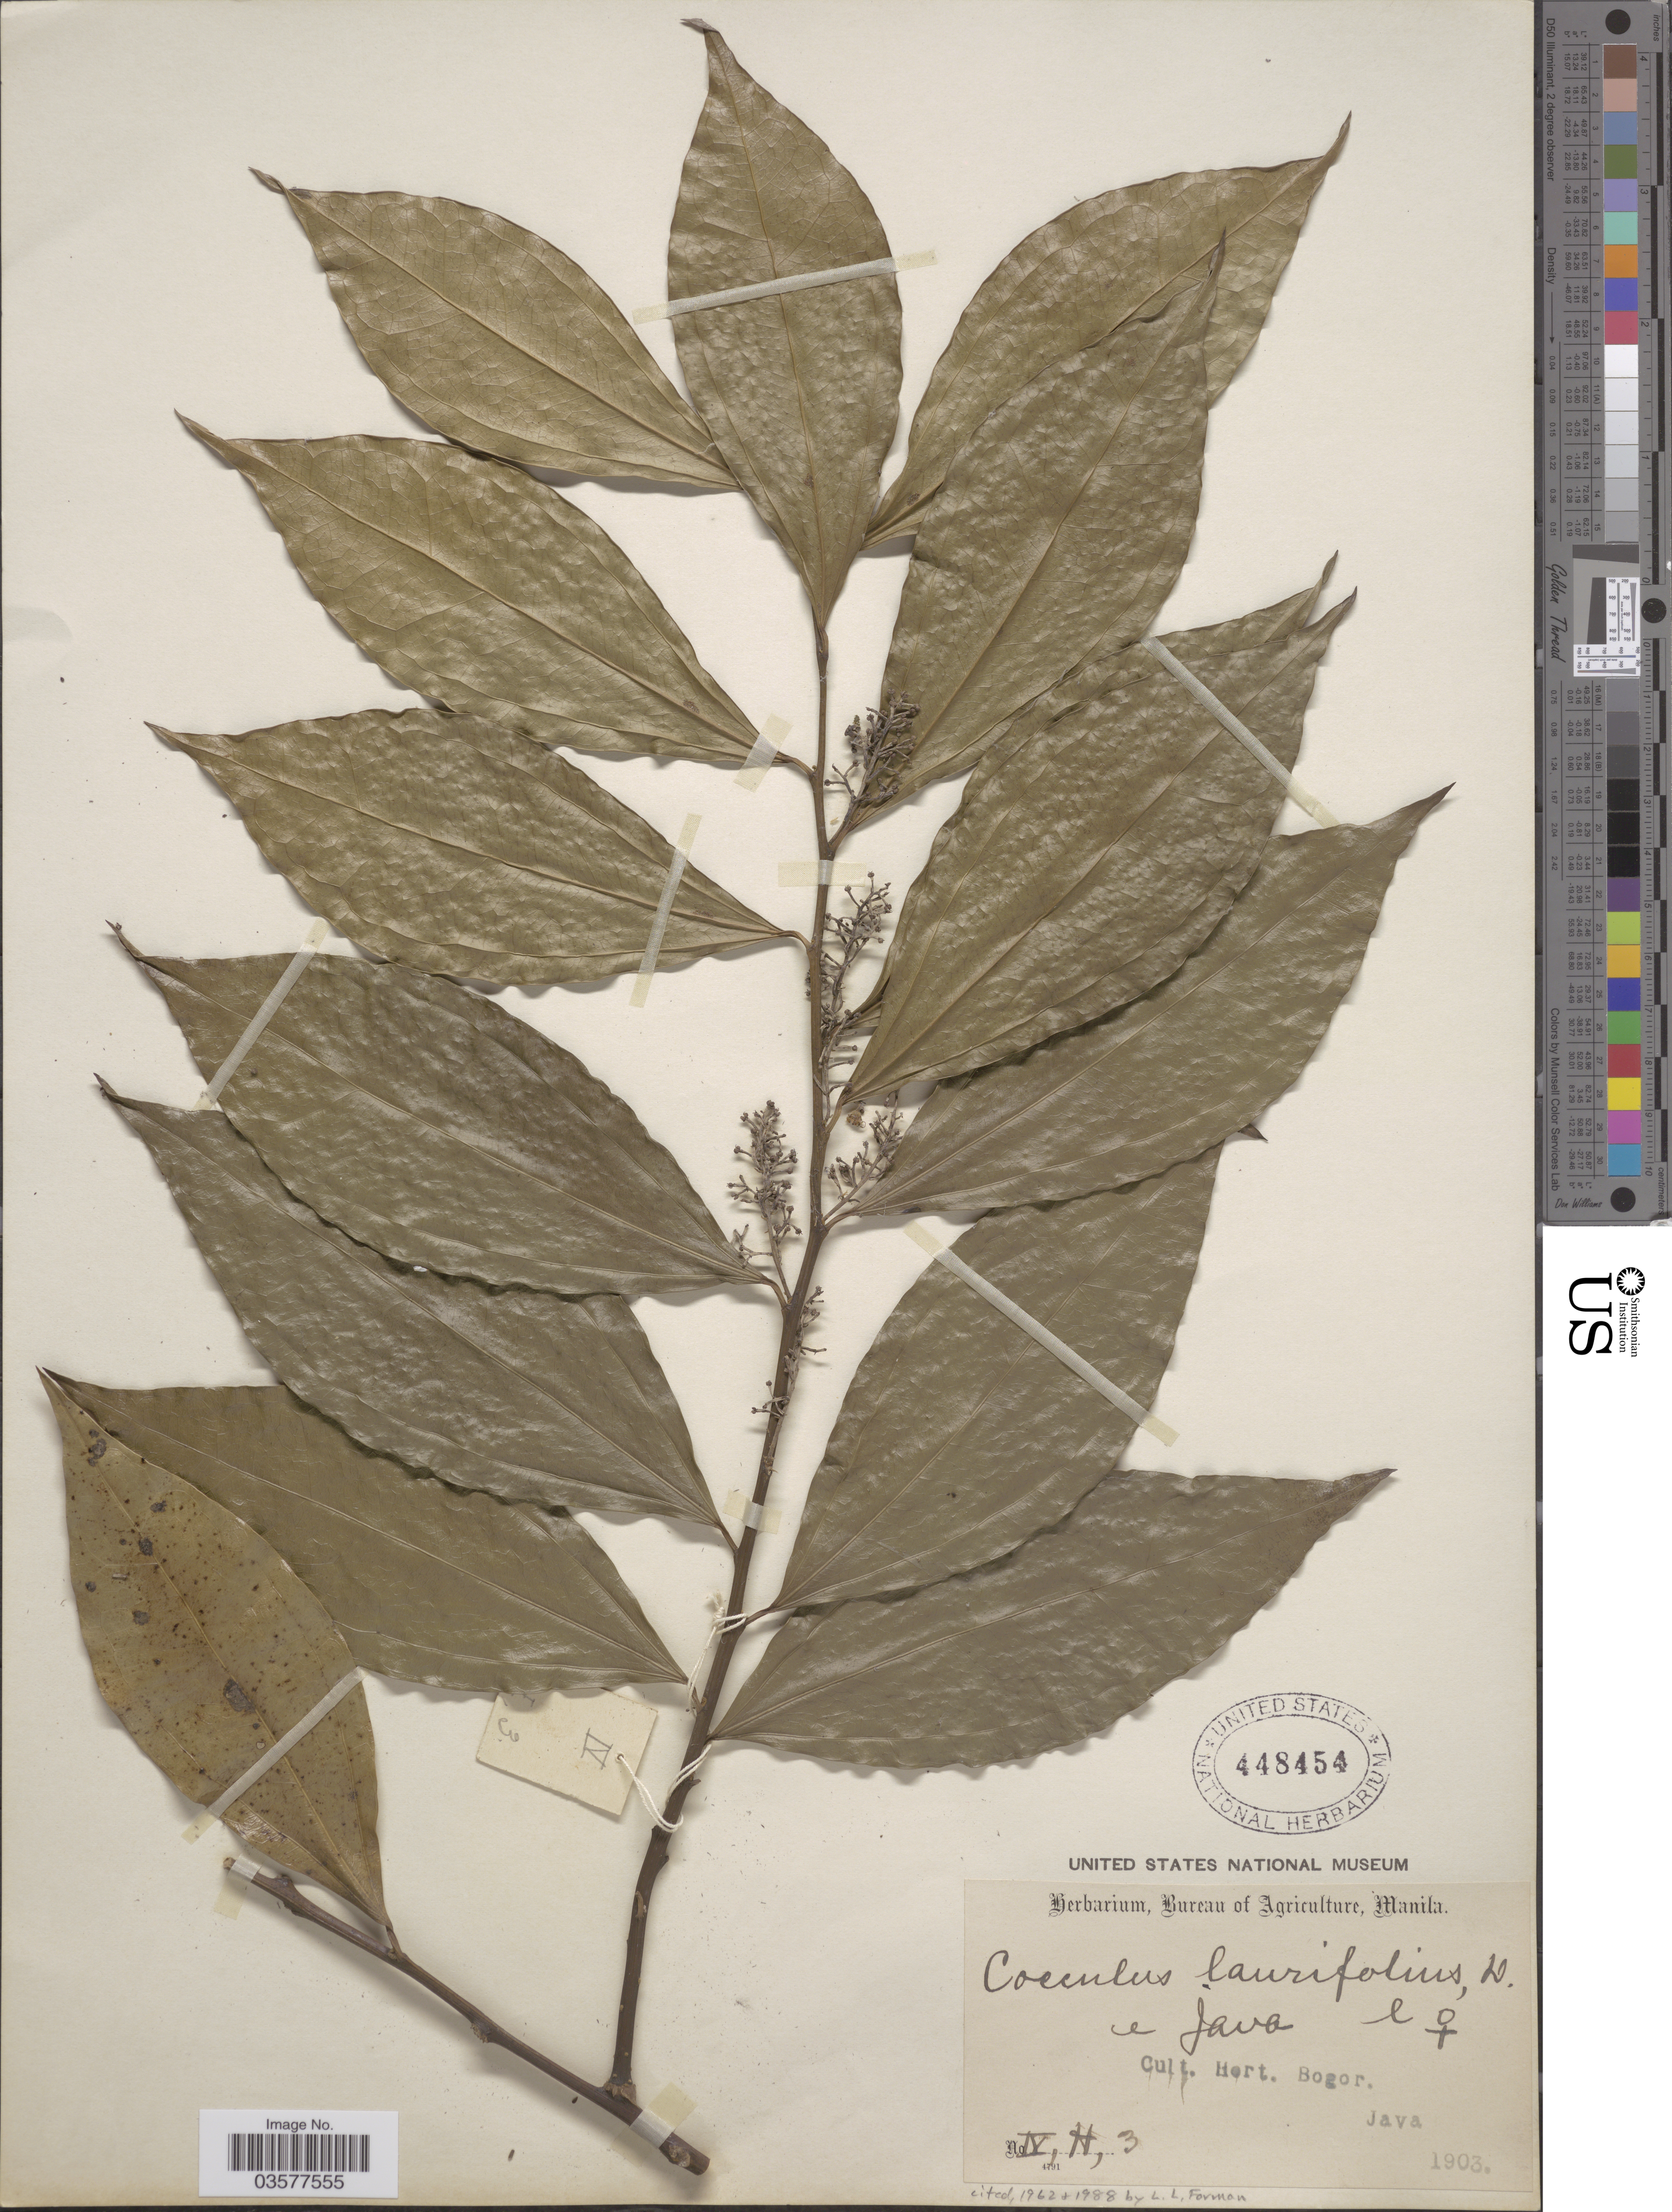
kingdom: Plantae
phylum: Tracheophyta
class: Magnoliopsida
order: Ranunculales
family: Menispermaceae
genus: Cocculus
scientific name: Cocculus laurifolius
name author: DC.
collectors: Ex herb. Bureau of Agriculture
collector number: IV,H,3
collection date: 1903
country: Indonesia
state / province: Java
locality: Cult. Hort. Bogor.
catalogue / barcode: US 448454